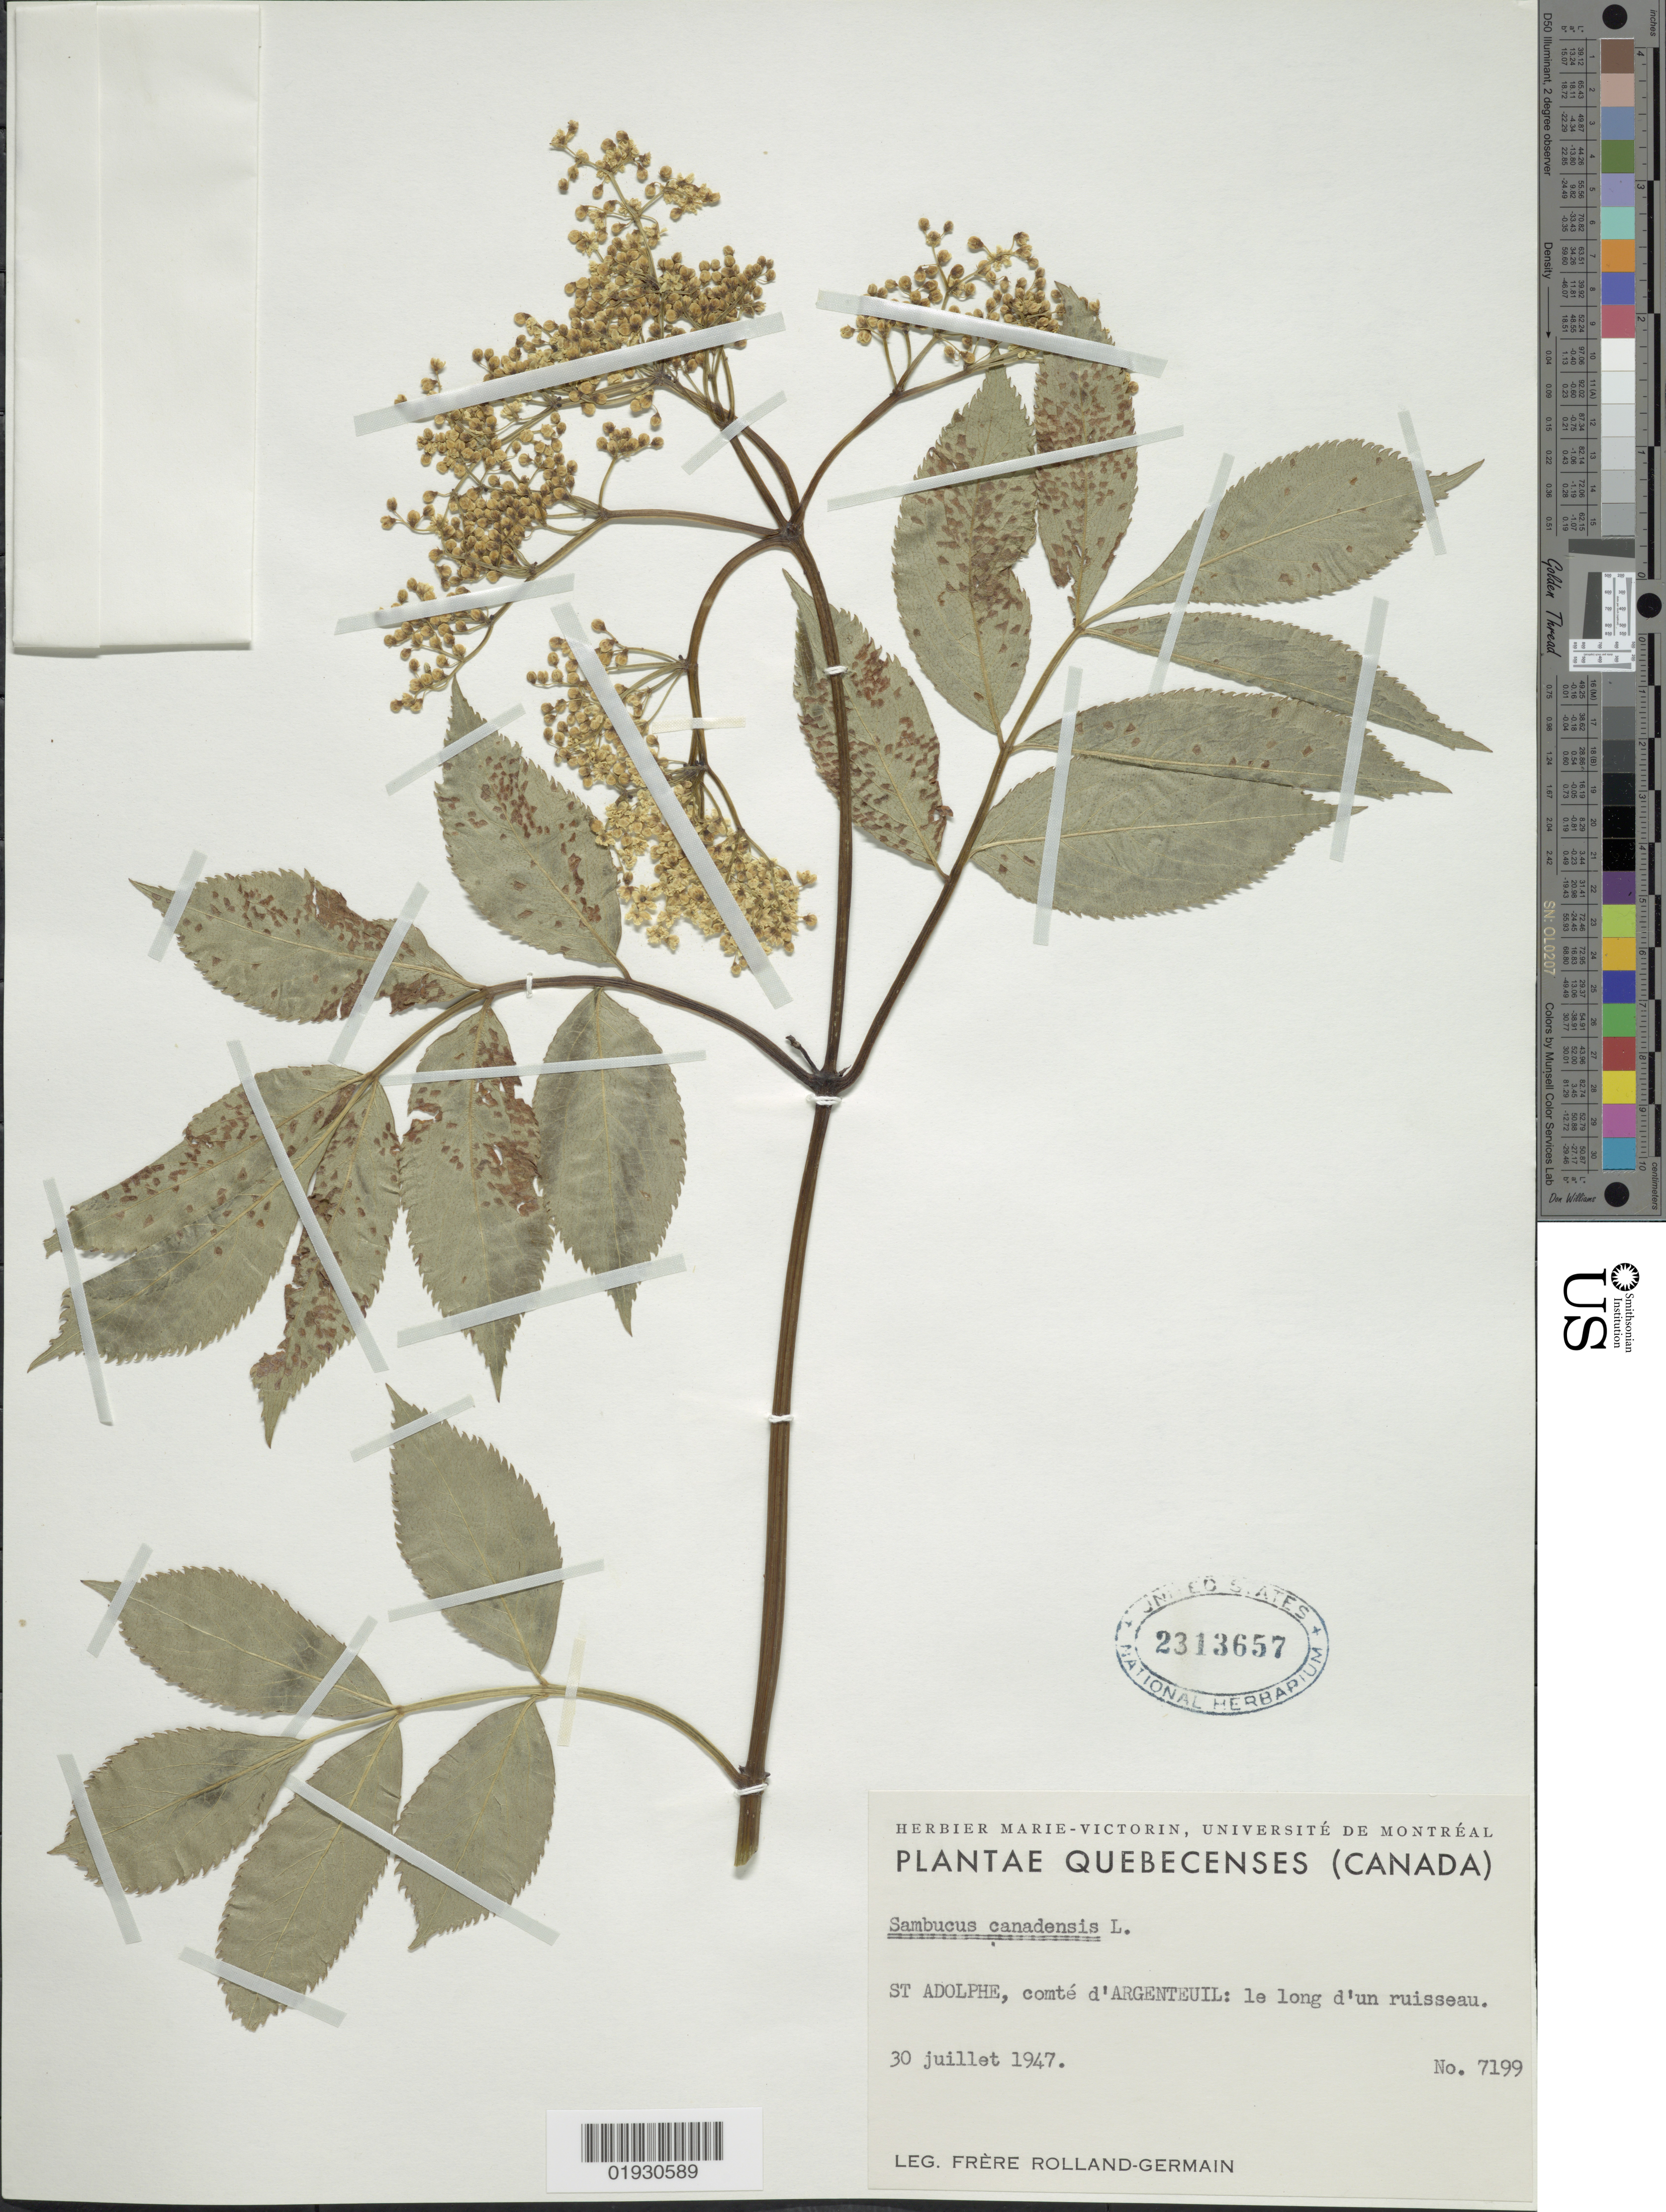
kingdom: Plantae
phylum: Tracheophyta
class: Magnoliopsida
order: Dipsacales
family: Viburnaceae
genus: Sambucus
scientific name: Sambucus canadensis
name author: L.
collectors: Rolland-Germain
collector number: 7199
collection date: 1947-07-30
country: Canada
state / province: Quebec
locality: St Adolphe, comté d'Argenteuil: le long d'un ruisseau.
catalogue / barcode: US 2313657